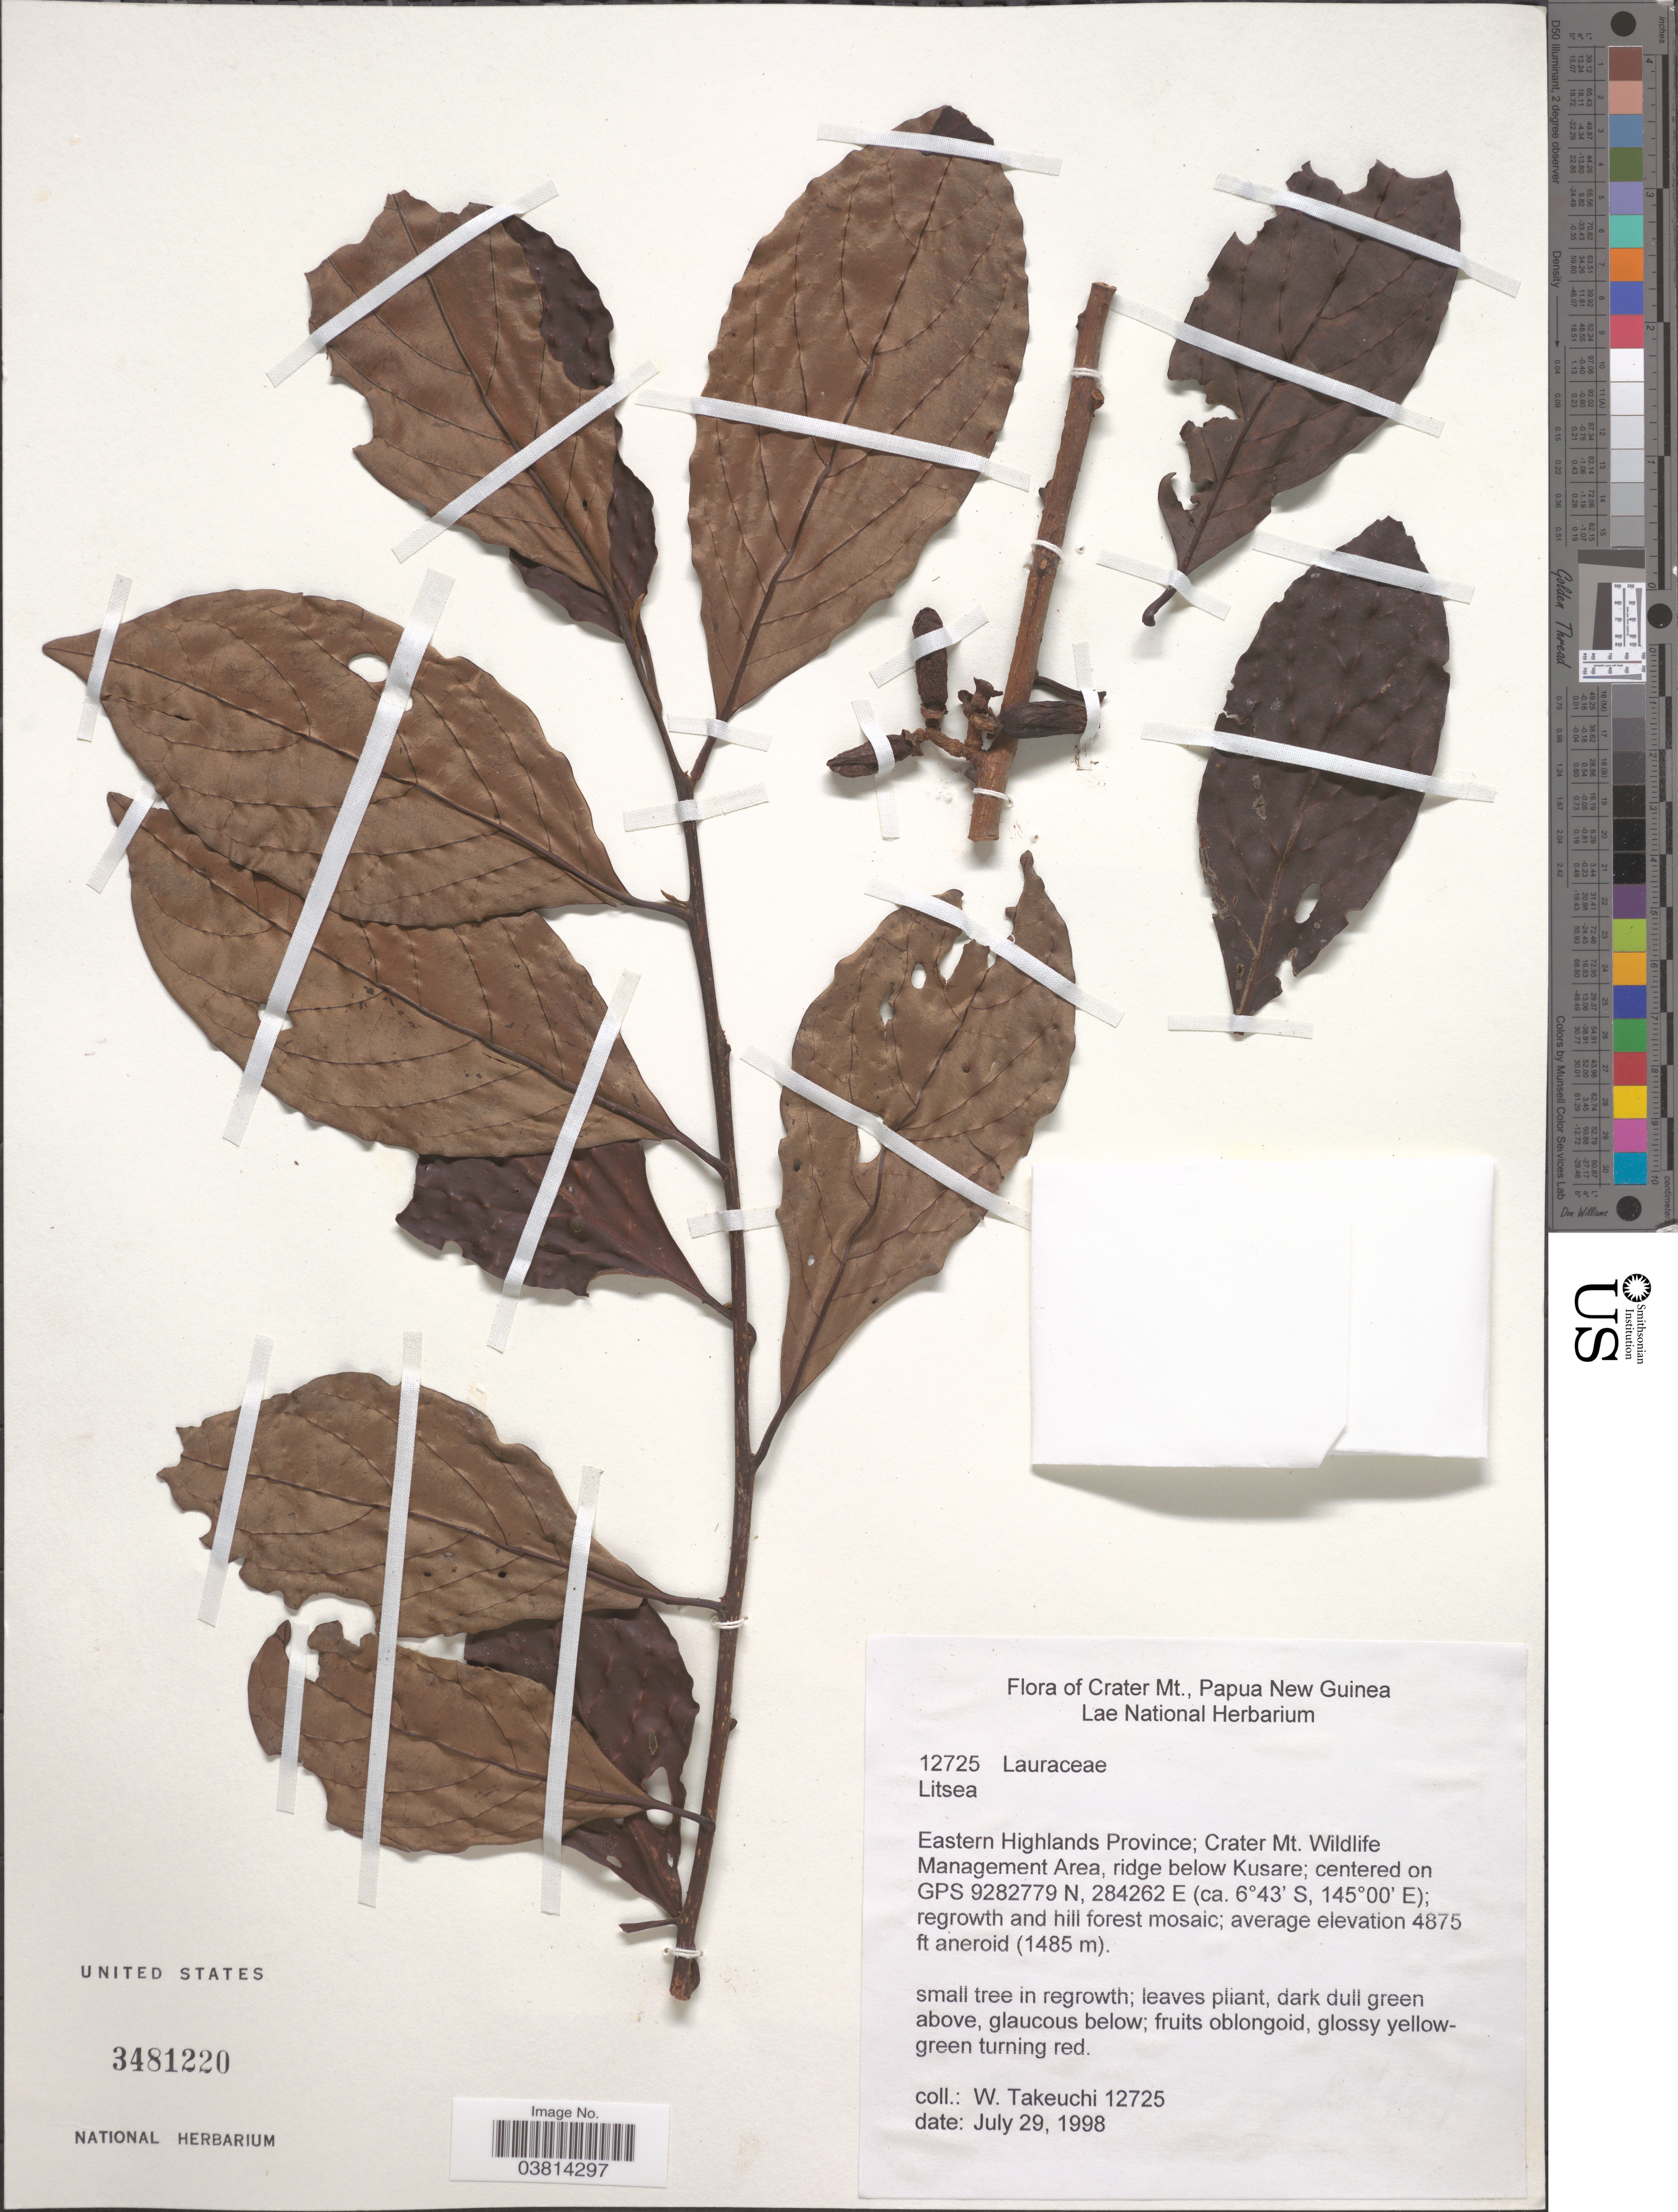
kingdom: Plantae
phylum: Tracheophyta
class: Magnoliopsida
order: Laurales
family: Lauraceae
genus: Litsea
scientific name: Litsea sp.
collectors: W. Takeuchi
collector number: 12725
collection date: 1998-07-29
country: Papua New Guinea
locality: Crater Mt. Eastern Highlands Province; Crater Mt. Wildlife Management Area, Maimafu, ridge below Kusare; centered on GPS 9282779 N, 284262 E.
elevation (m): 1486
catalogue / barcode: US 3481220